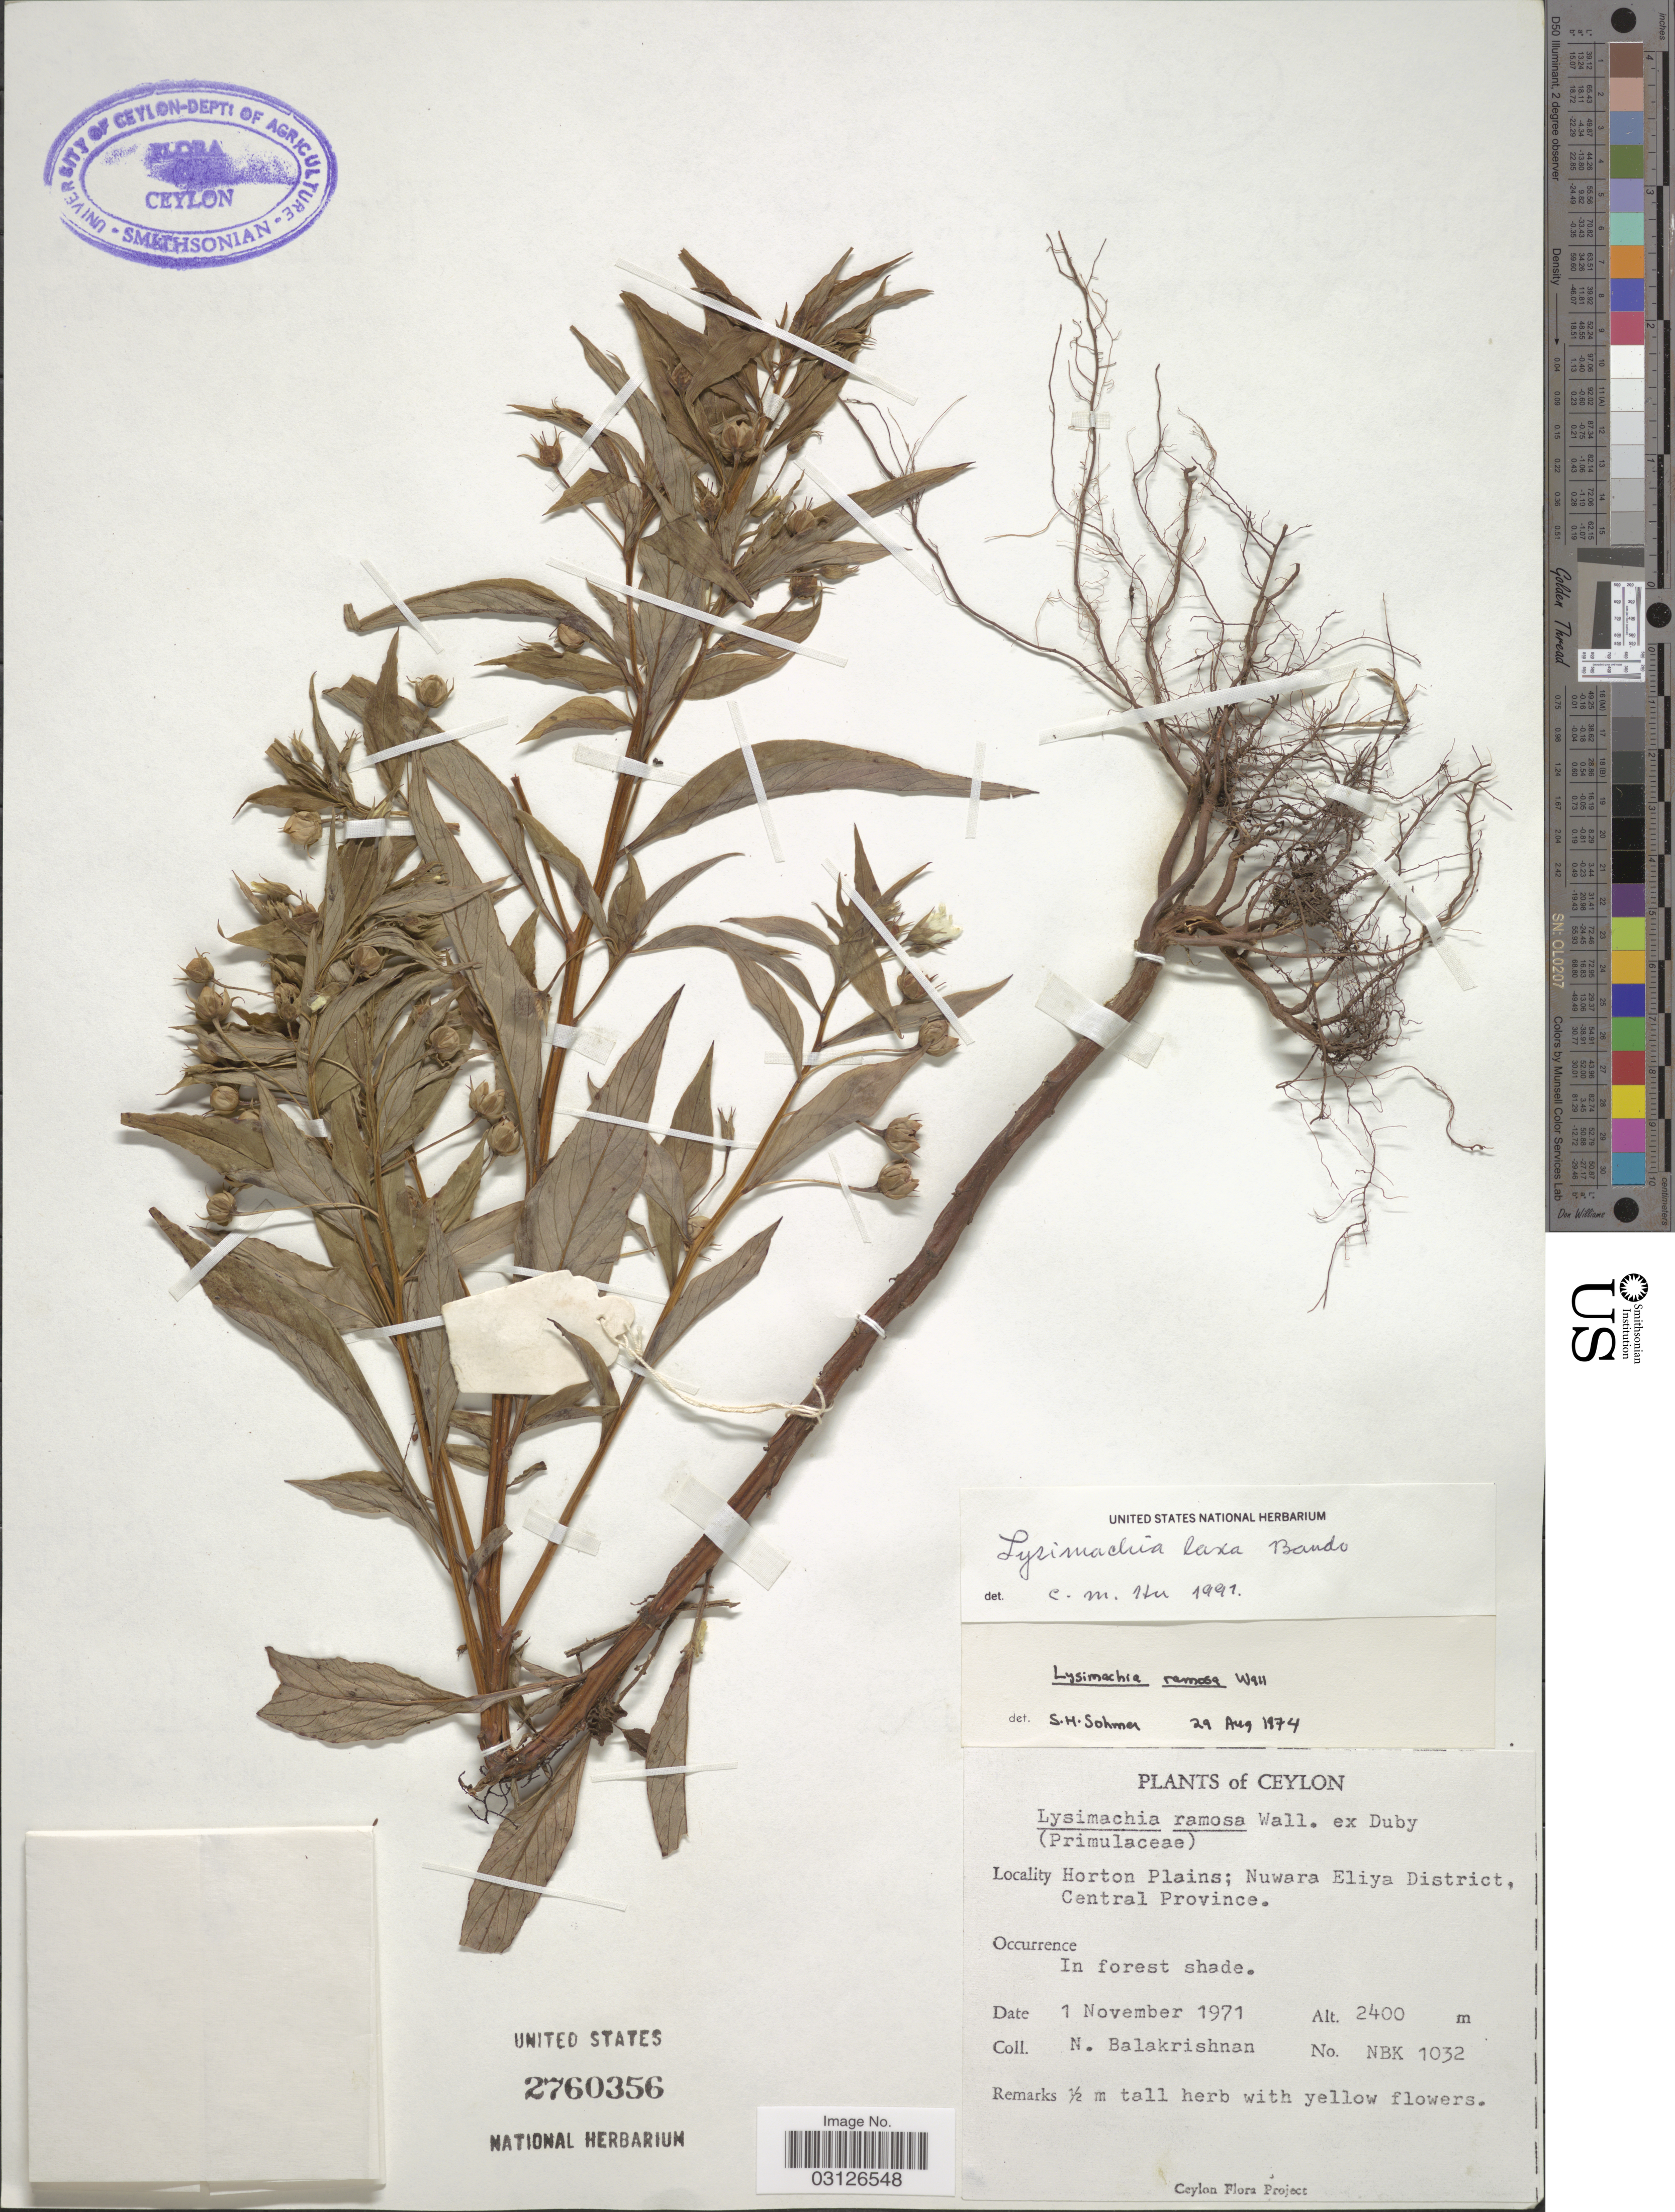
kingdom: Plantae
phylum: Tracheophyta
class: Magnoliopsida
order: Ericales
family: Primulaceae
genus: Lysimachia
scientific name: Lysimachia laxa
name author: Baudo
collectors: N. Balakrishnan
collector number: NBK 1032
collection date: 1971-11-01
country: Sri Lanka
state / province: Central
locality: Ceylon. Horton Plains; Nuwara Eliya District.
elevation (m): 2400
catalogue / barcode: US 2760356